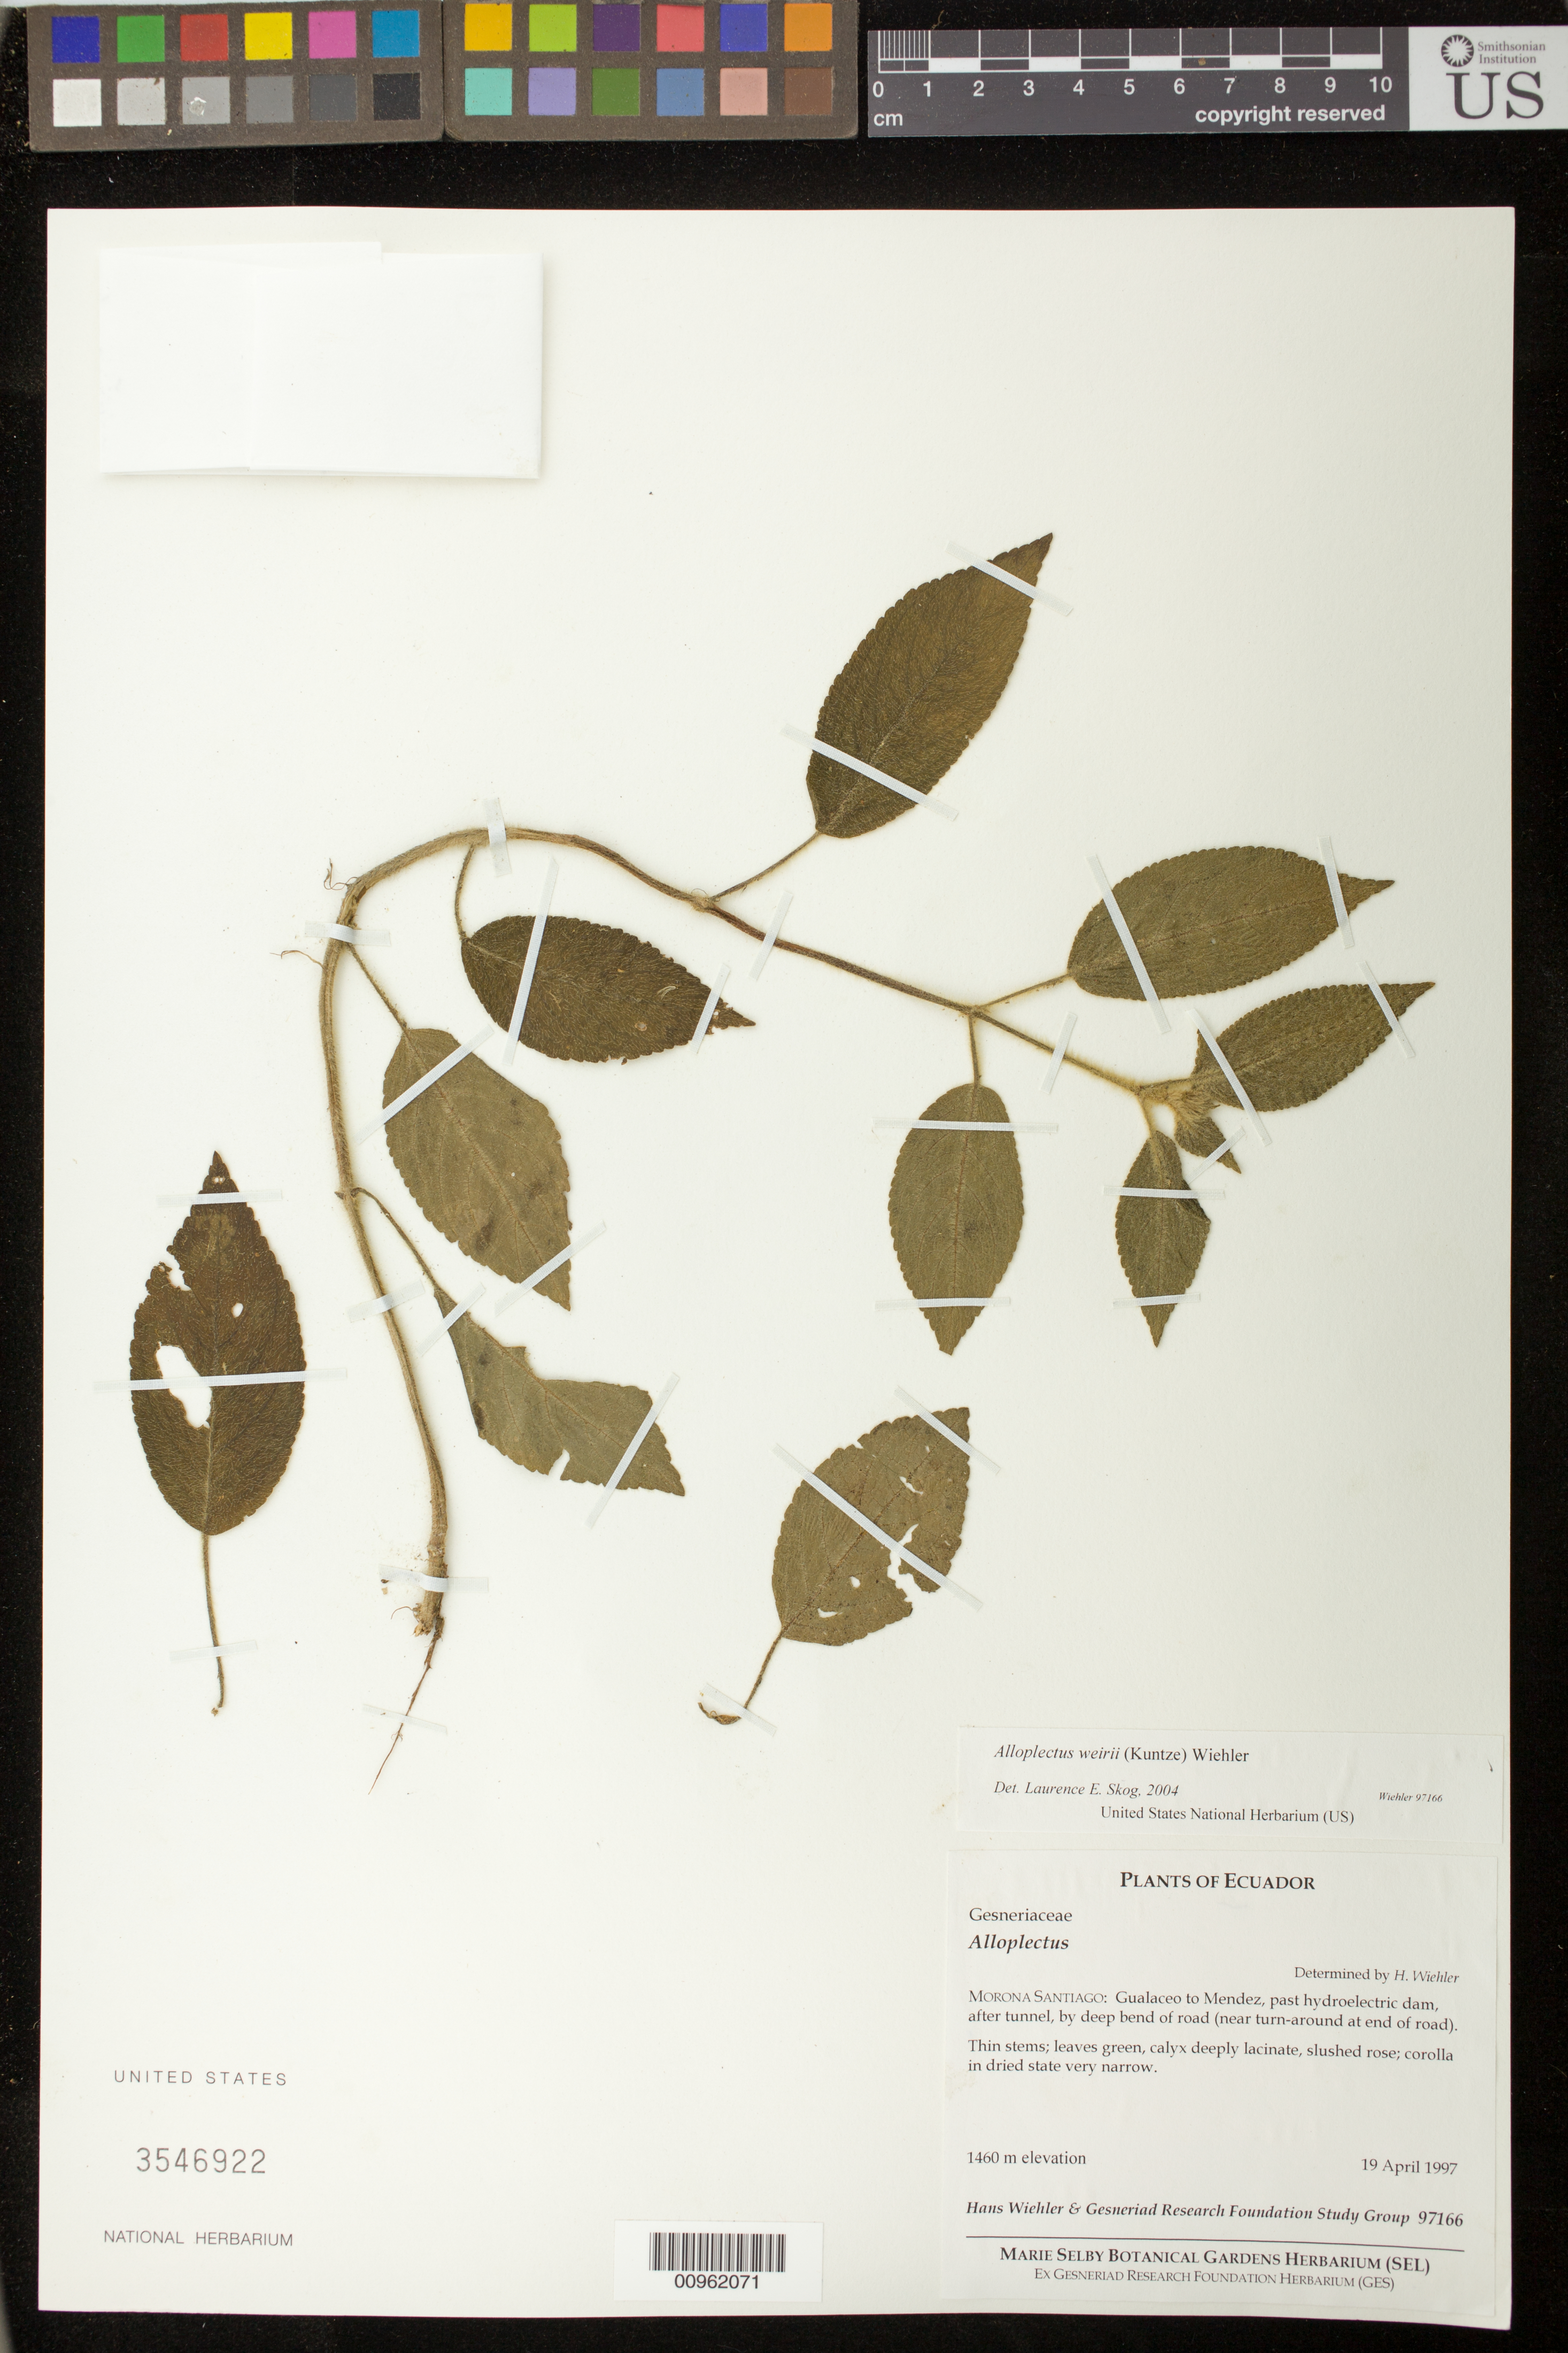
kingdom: Plantae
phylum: Tracheophyta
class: Magnoliopsida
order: Lamiales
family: Gesneriaceae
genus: Alloplectus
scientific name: Alloplectus weirii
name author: (Kuntze) Wiehler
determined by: Skog, Laurence E.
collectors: H. J. Wiehler & GRF Study Group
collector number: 97166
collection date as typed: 19 Apr 1997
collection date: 1997-04-19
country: Ecuador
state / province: Morona-Santiago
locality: Morona-Santiago: Gualaceo to Mendez, past hydroelectric dam, after tunnel, by deep bend of road (near turn-around at end of road)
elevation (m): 1460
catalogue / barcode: US 3546922